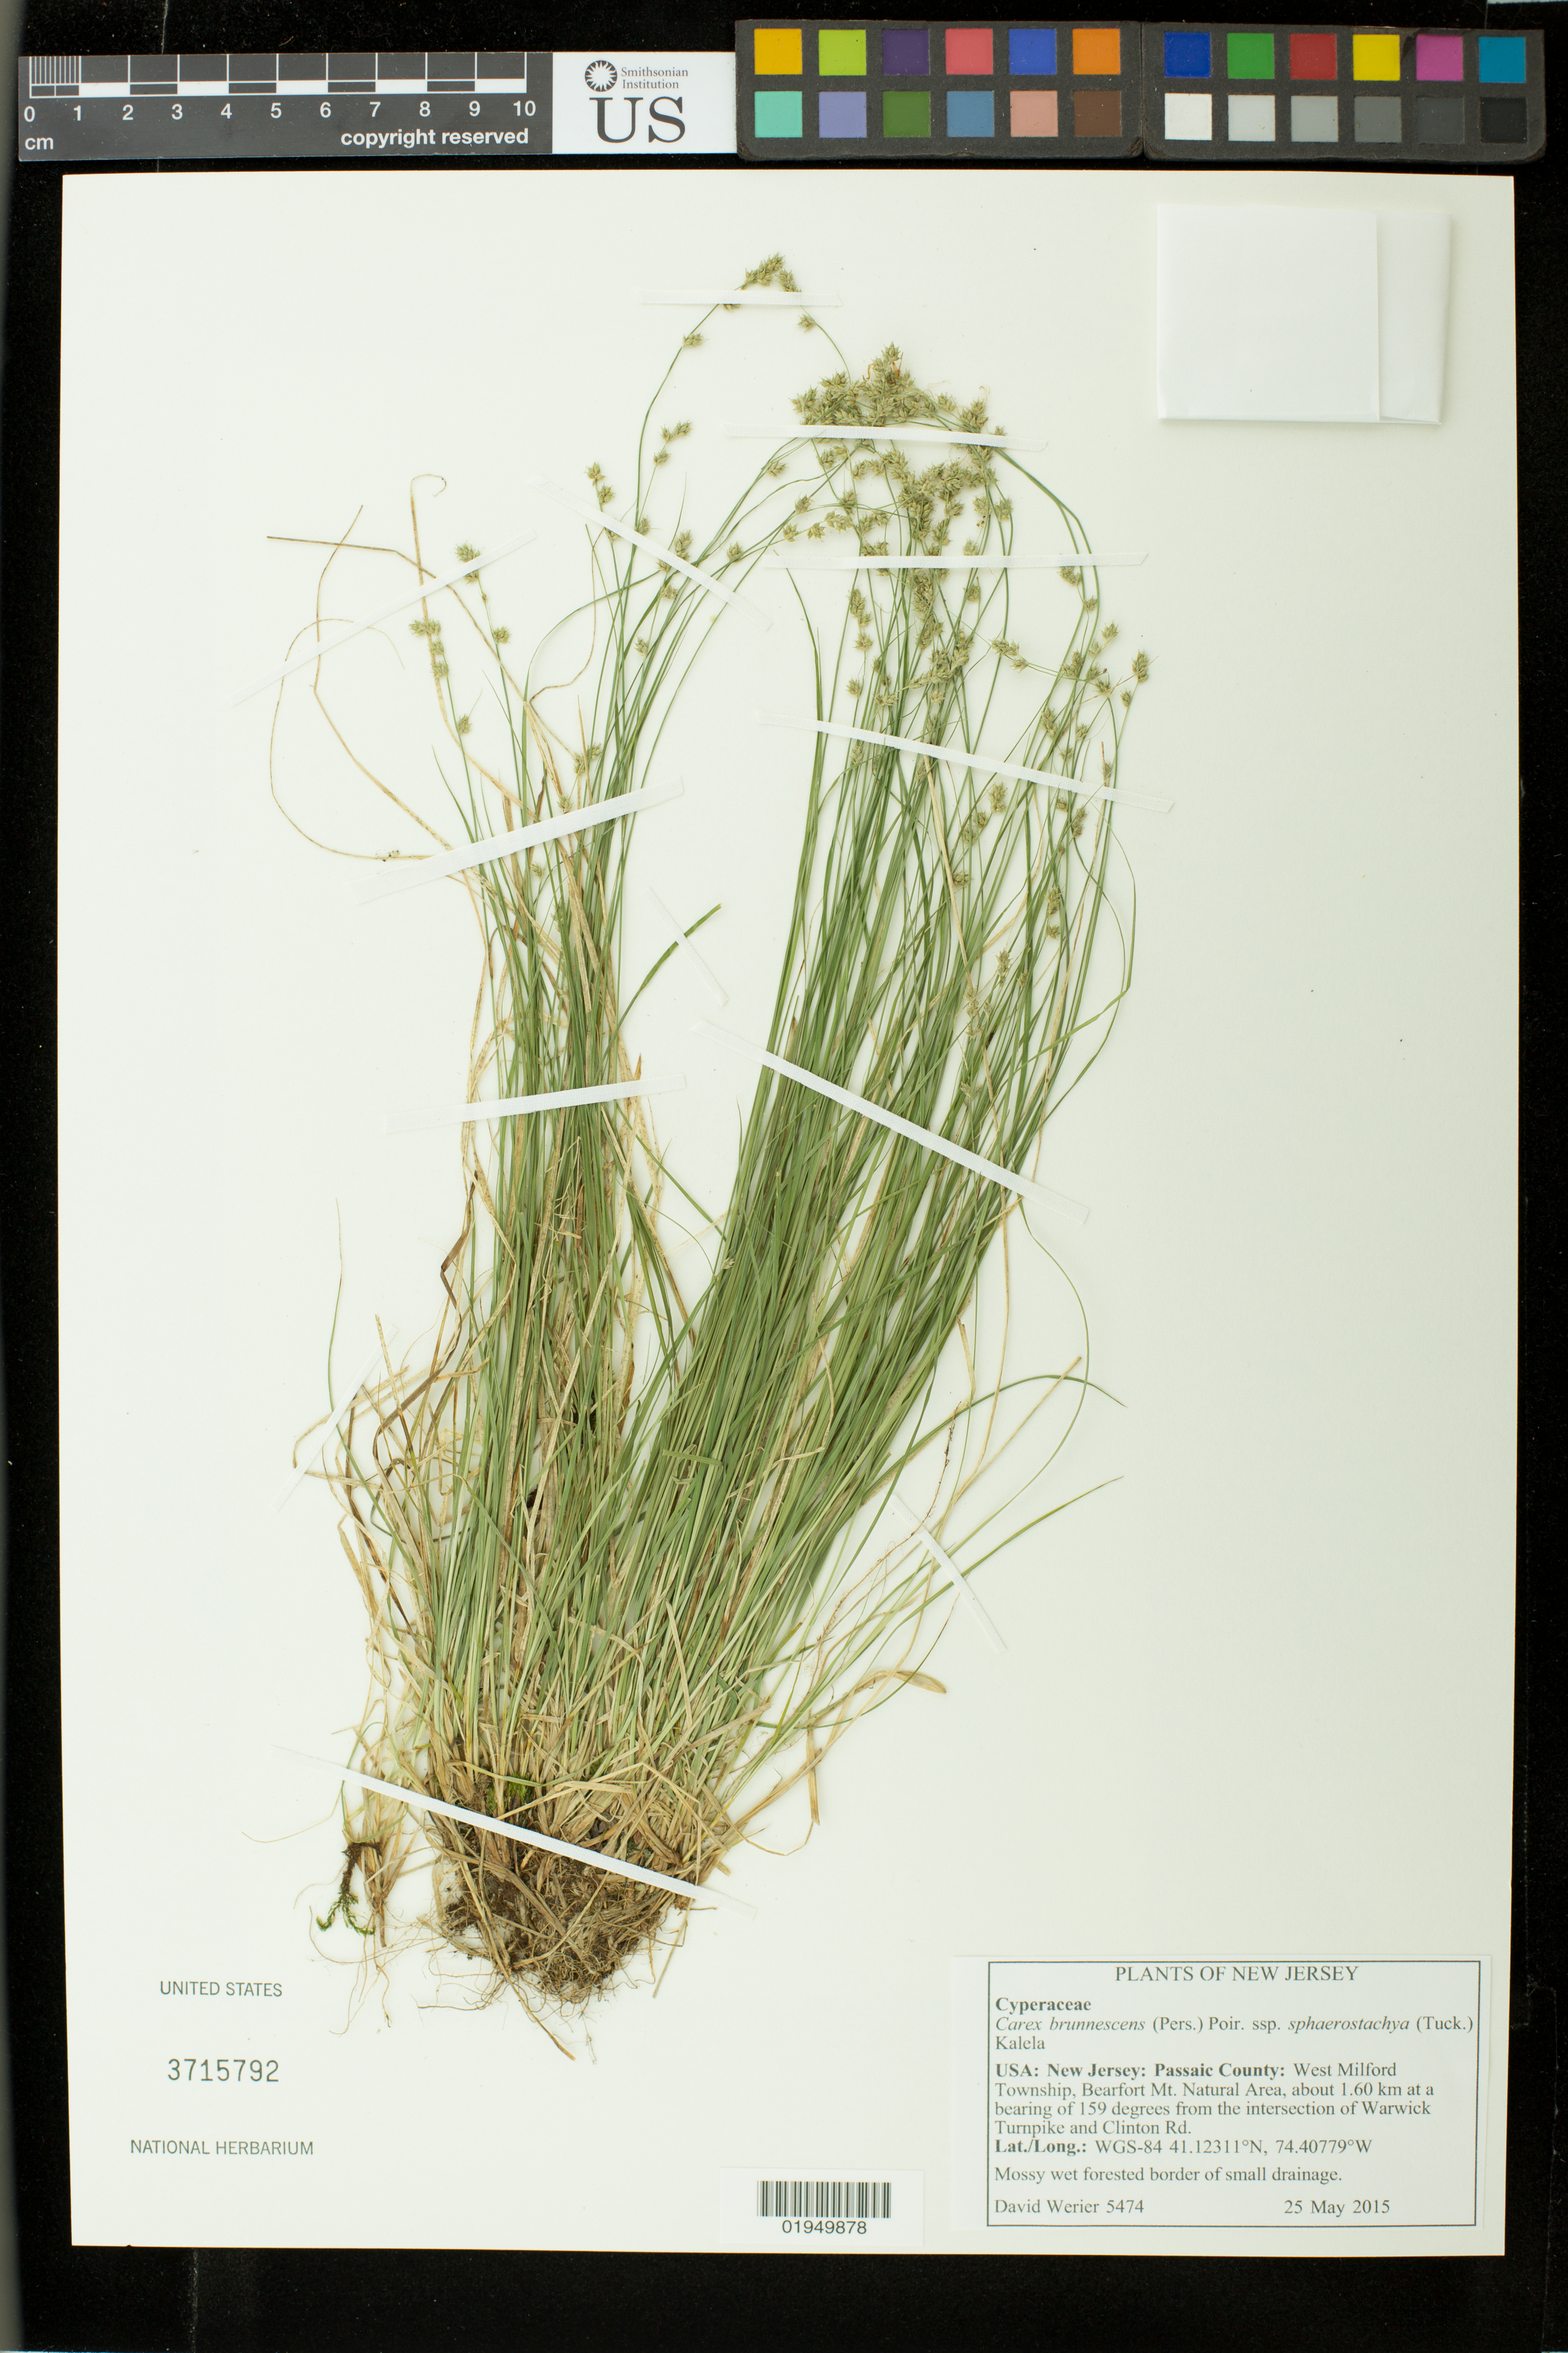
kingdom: Plantae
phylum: Tracheophyta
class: Liliopsida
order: Poales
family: Cyperaceae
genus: Carex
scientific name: Carex brunnescens subsp. sphaerostachya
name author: (Tuck.) Kalela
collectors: D. Werier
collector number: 5474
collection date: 2015-05-25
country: United States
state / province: New Jersey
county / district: Passaic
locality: West Milford Township, Bearfort Mt. Natural Area, about 1.60 km at a bearing of 159 degrees from the intersection of Warwick Turnpike and Clinton Rd.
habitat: Mossy wet forested border of small drainage.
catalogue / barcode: US 3715792